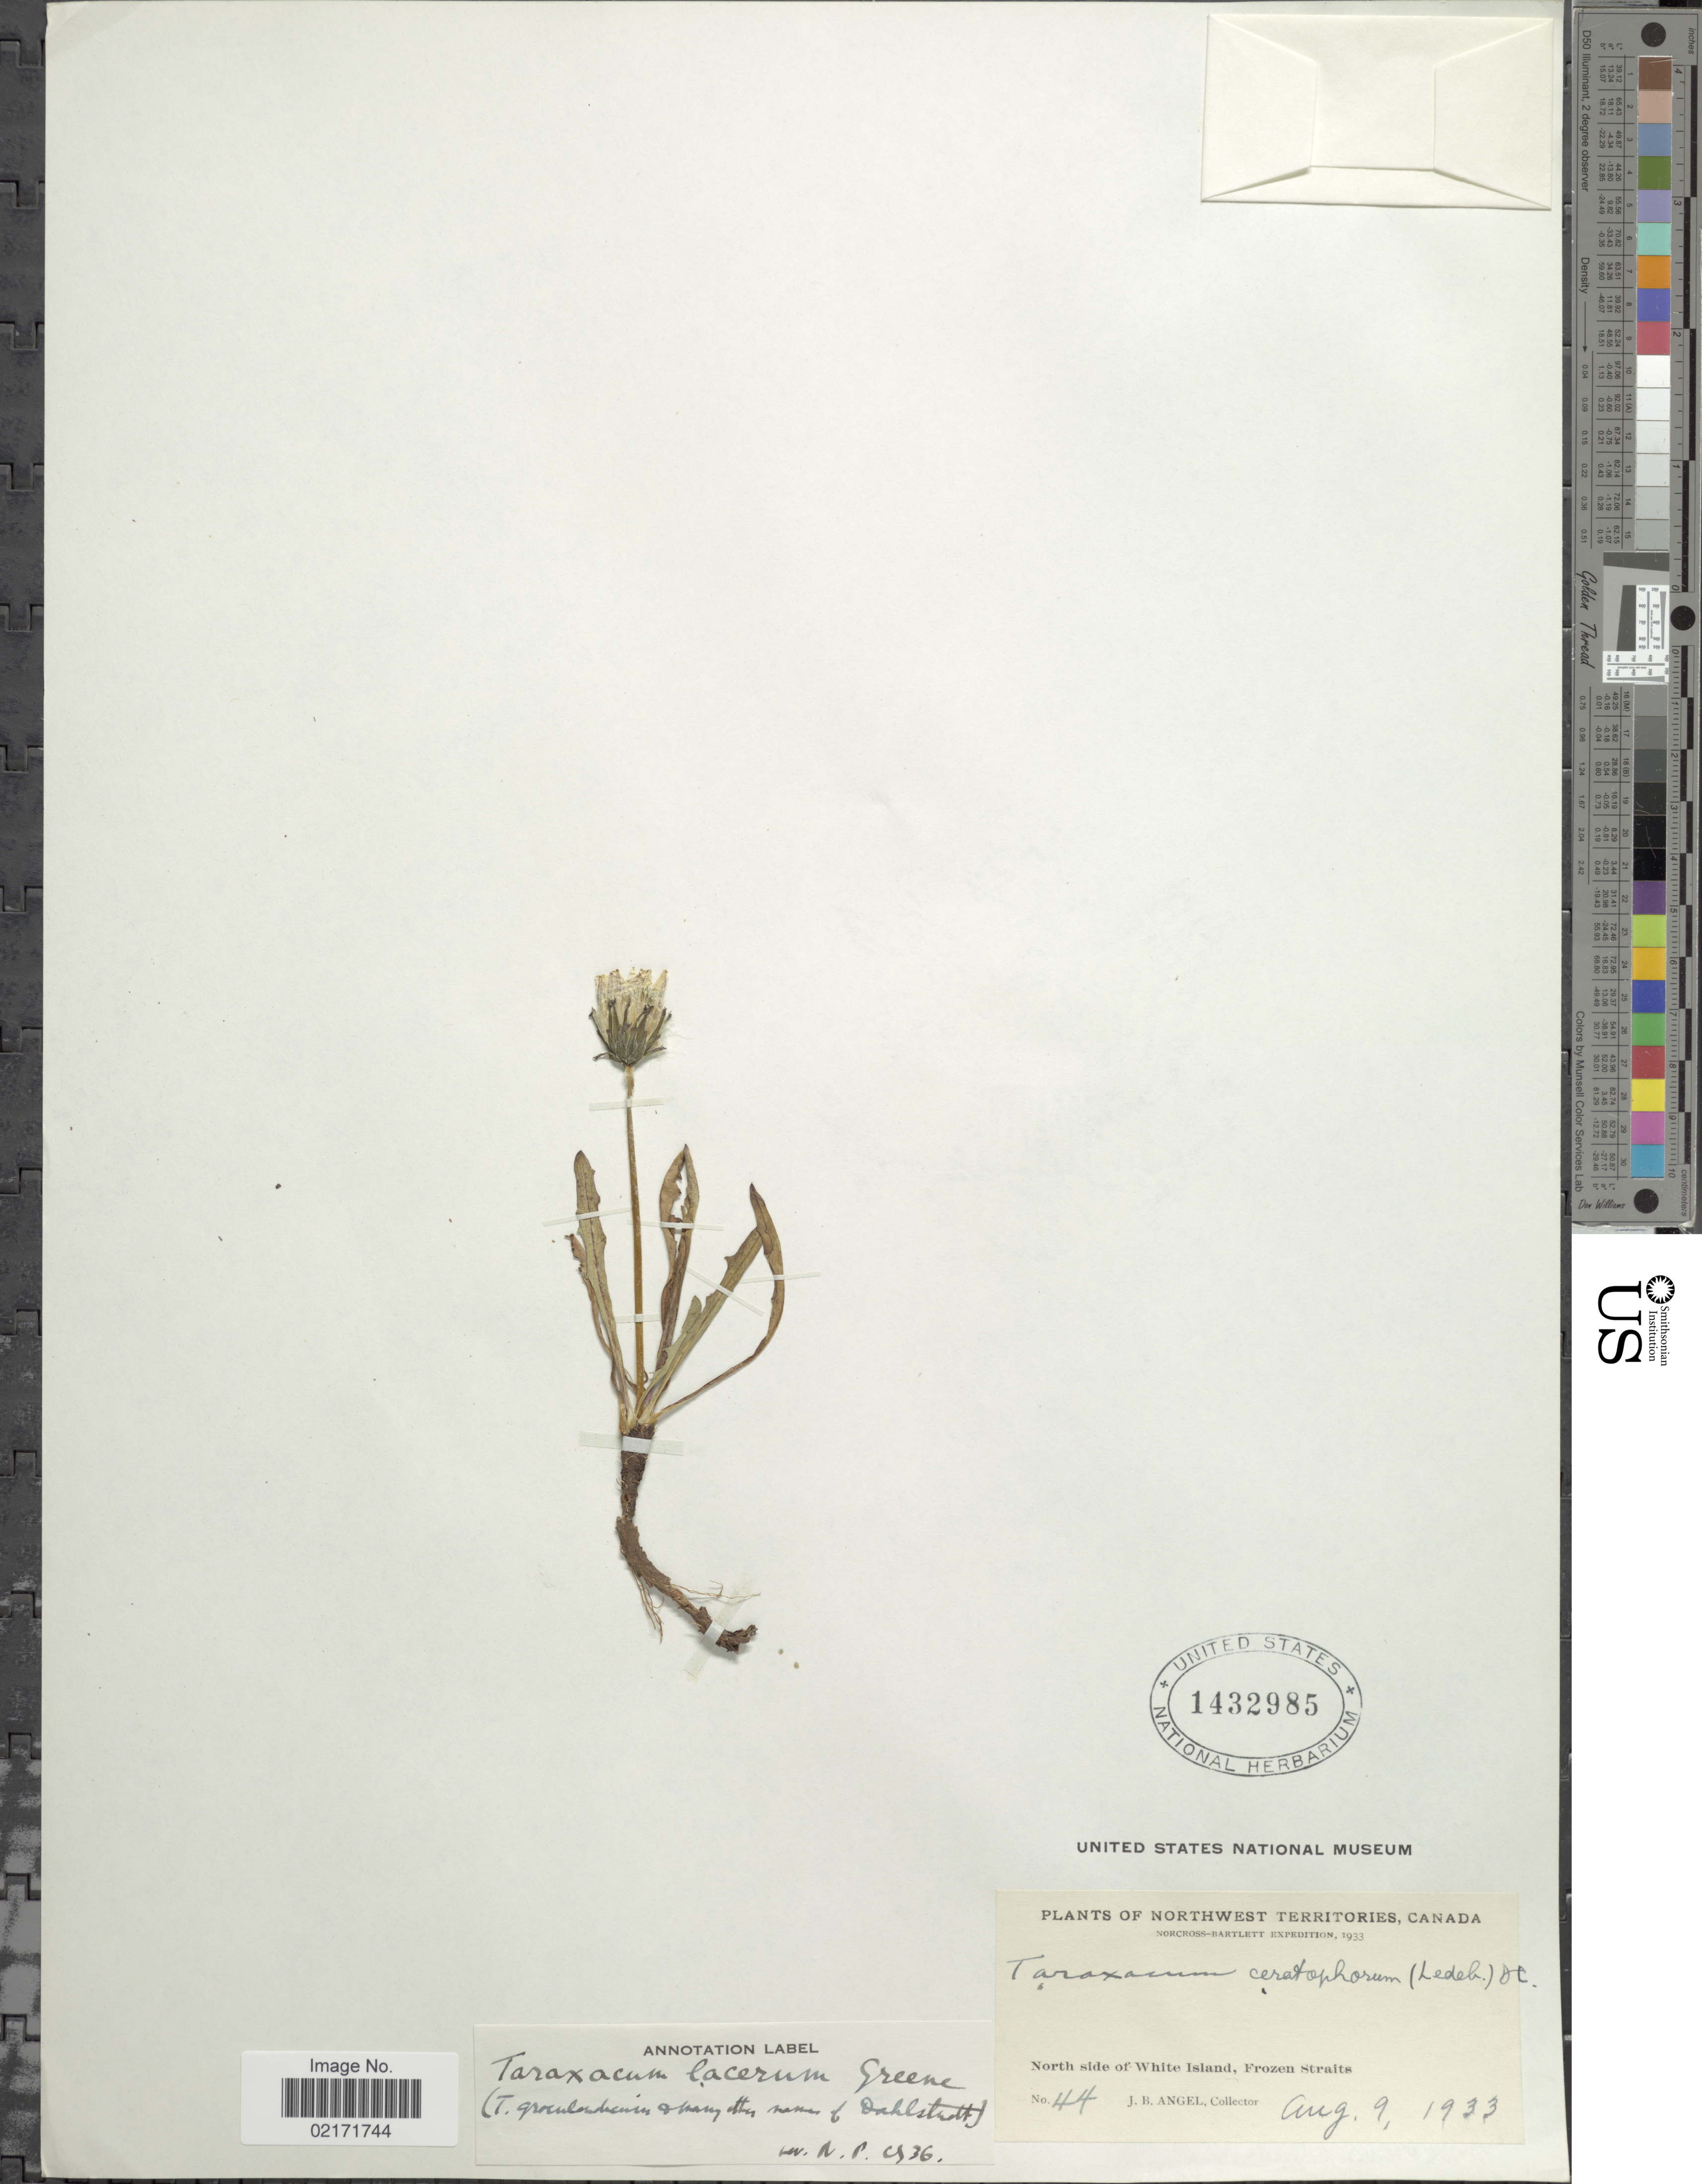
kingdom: Plantae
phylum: Tracheophyta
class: Magnoliopsida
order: Asterales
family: Asteraceae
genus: Taraxacum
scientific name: Taraxacum ceratophorum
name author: (Ledeb.) DC.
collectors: J. Angel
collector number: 44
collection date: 1933-08-09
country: Canada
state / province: Northwest Territories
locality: Northwest Territories, Canada. Norcross-Bartlett. North side of White Island, Frozen Straits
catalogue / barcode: US 1432985